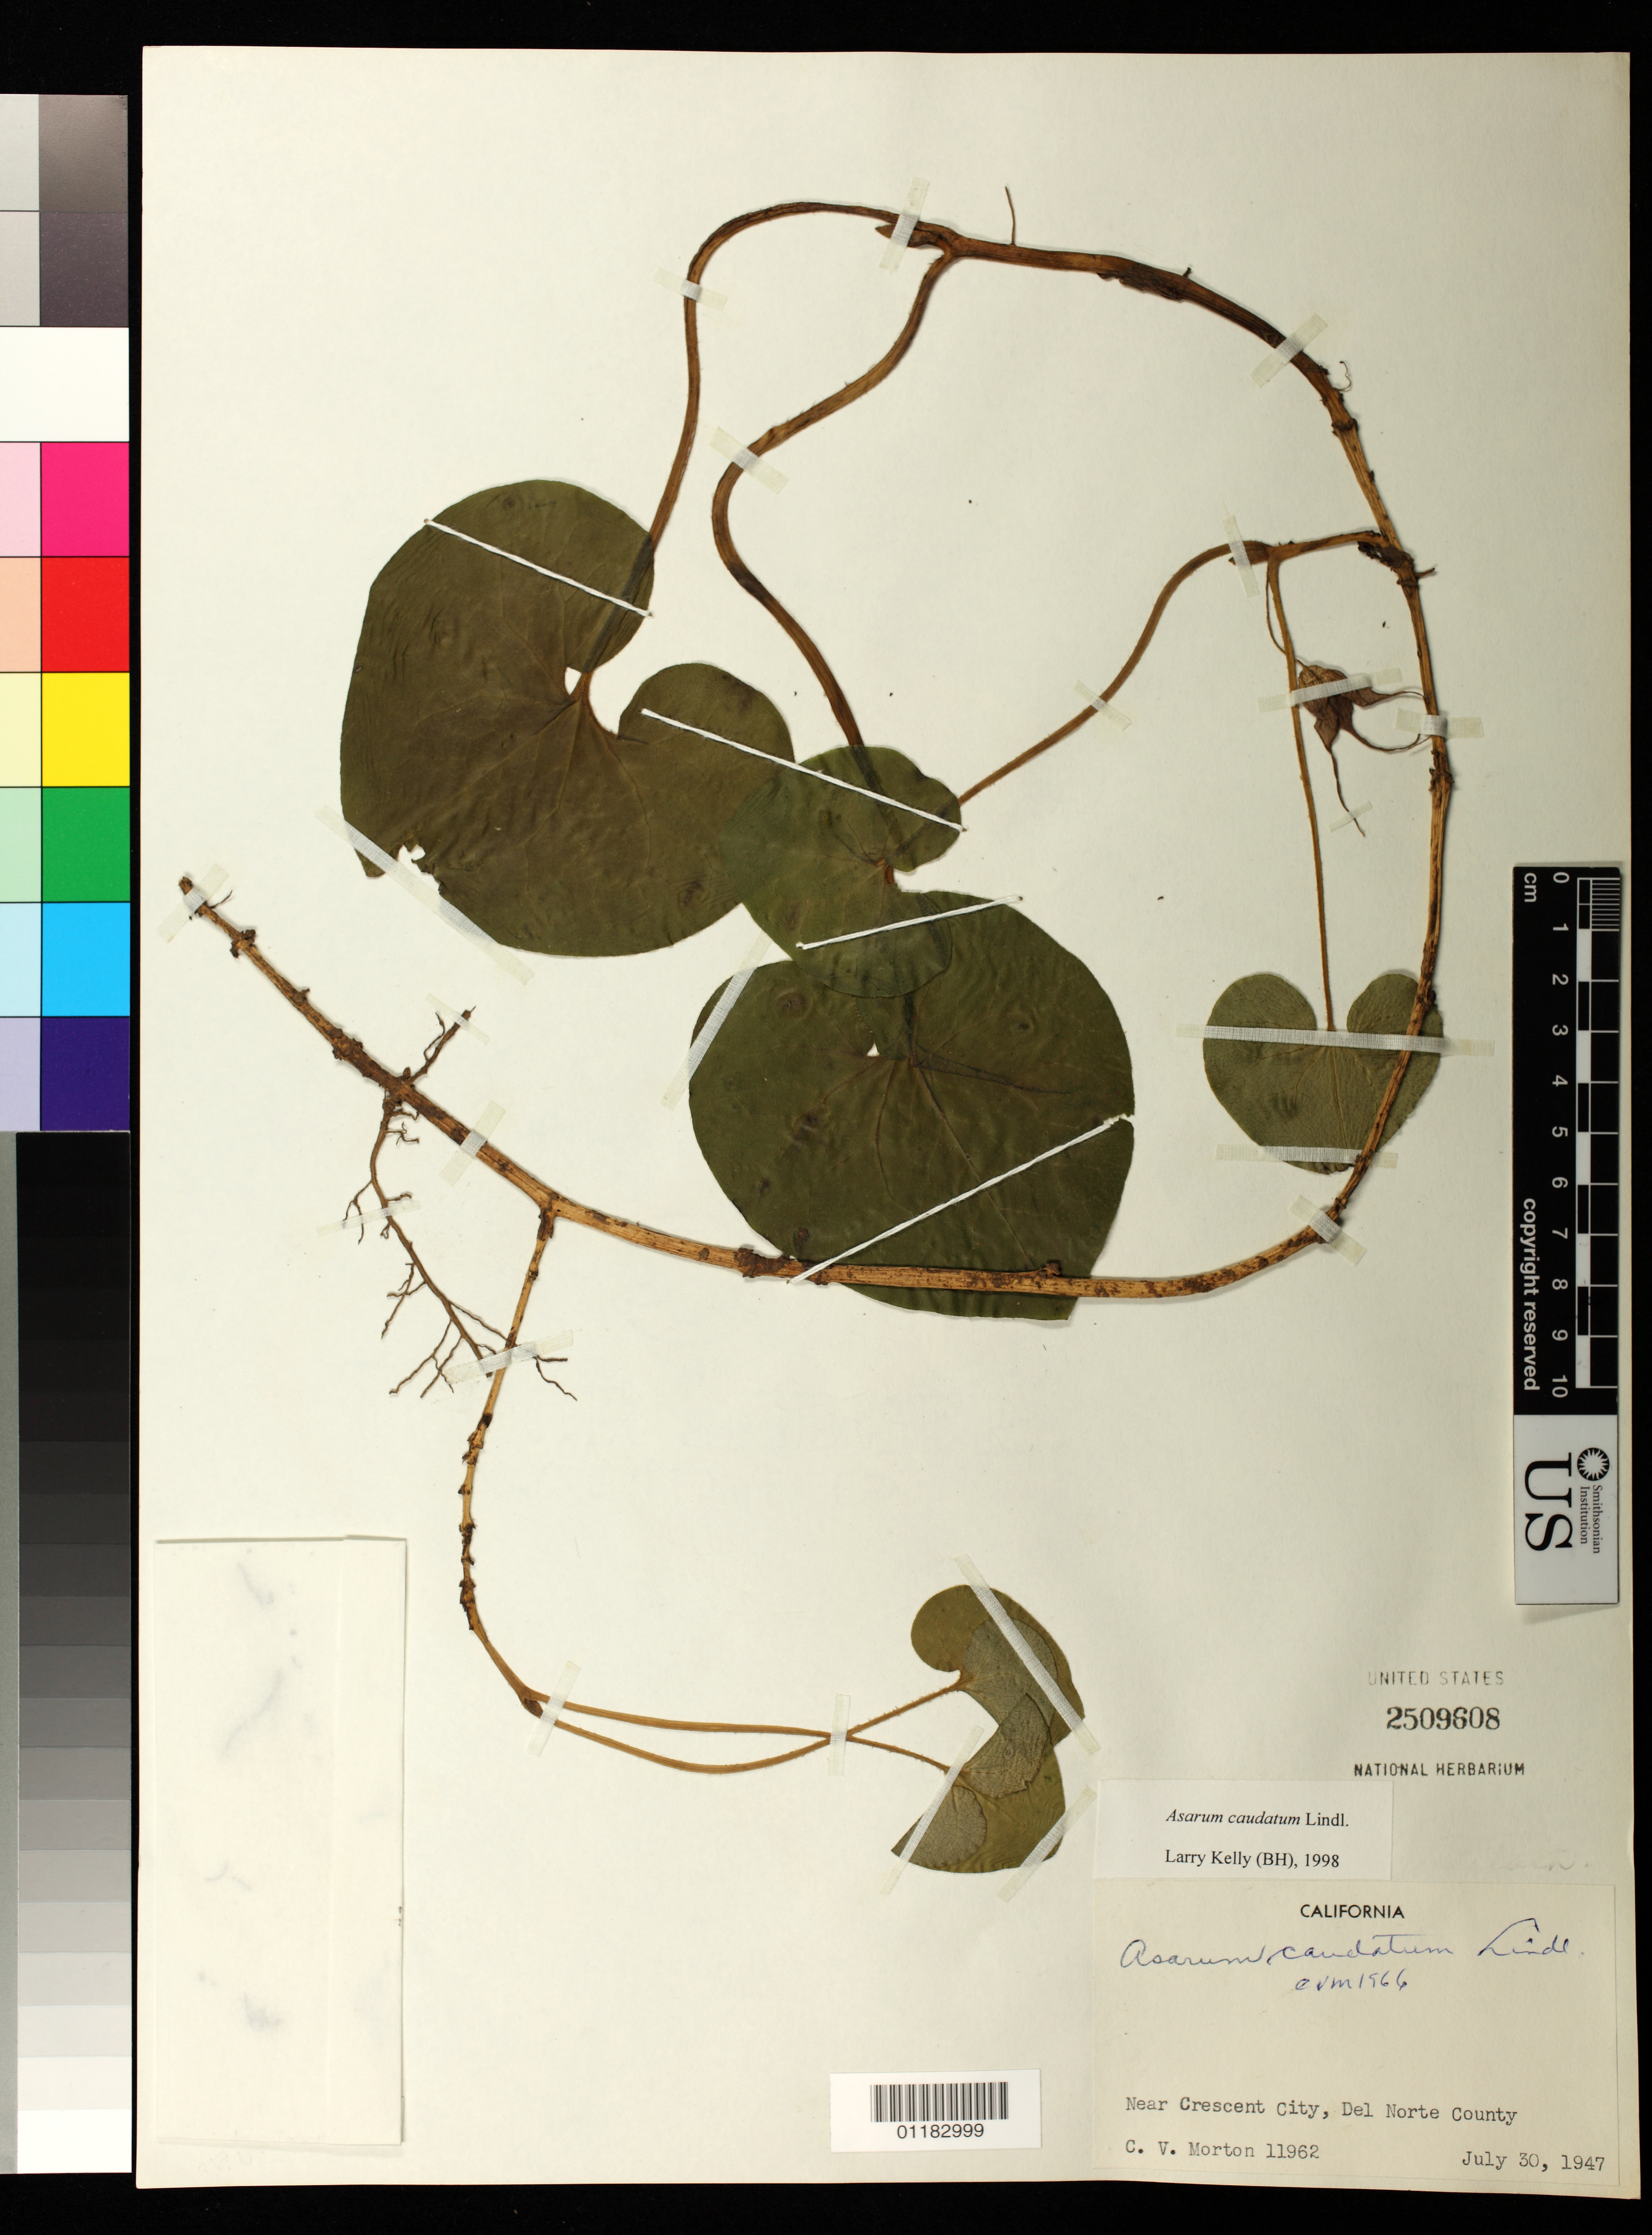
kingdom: Plantae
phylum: Tracheophyta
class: Magnoliopsida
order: Piperales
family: Aristolochiaceae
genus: Asarum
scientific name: Asarum caudatum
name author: Lindl.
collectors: C. V. Morton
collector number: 11962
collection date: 1947-07-30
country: United States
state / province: California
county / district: Del Norte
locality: Near Crescent City, Nel Norte County.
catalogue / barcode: US 2509608